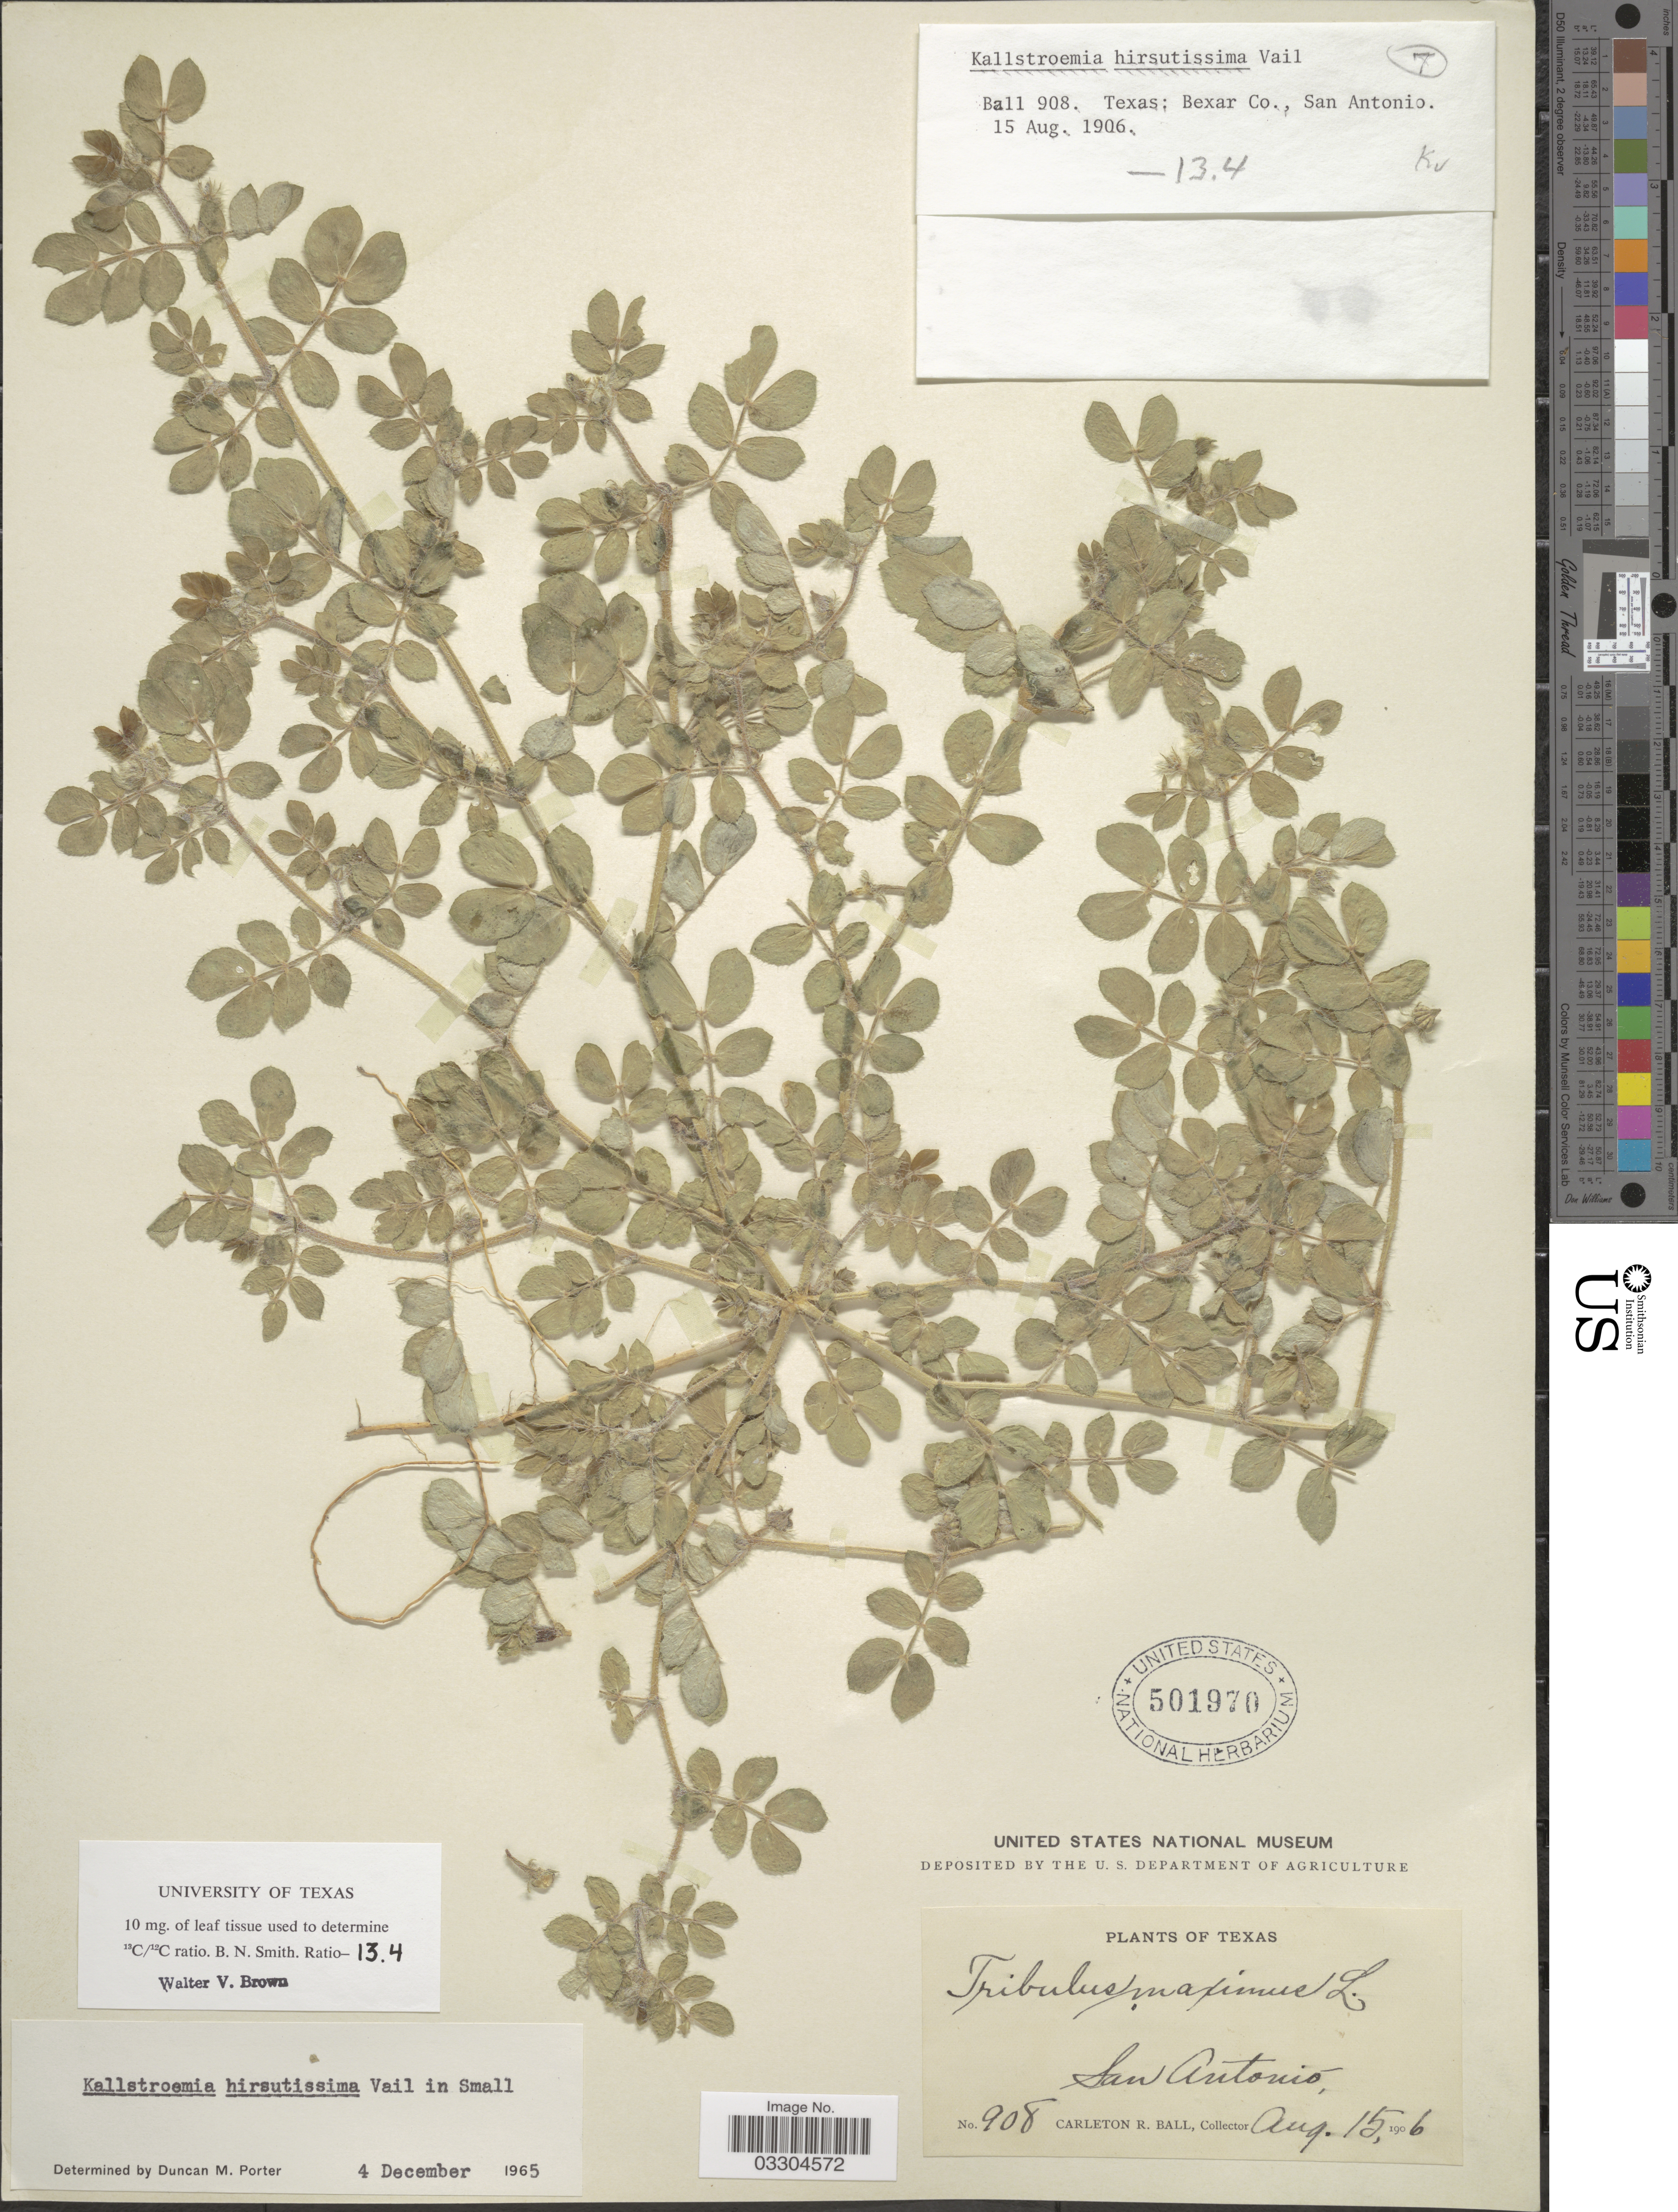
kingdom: Plantae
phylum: Tracheophyta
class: Magnoliopsida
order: Zygophyllales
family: Zygophyllaceae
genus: Kallstroemia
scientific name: Kallstroemia hirsutissima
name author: Vail in Small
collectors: C. R. Ball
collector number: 908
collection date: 1906-08-15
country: United States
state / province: Texas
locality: San Antonio.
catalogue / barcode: US 501970